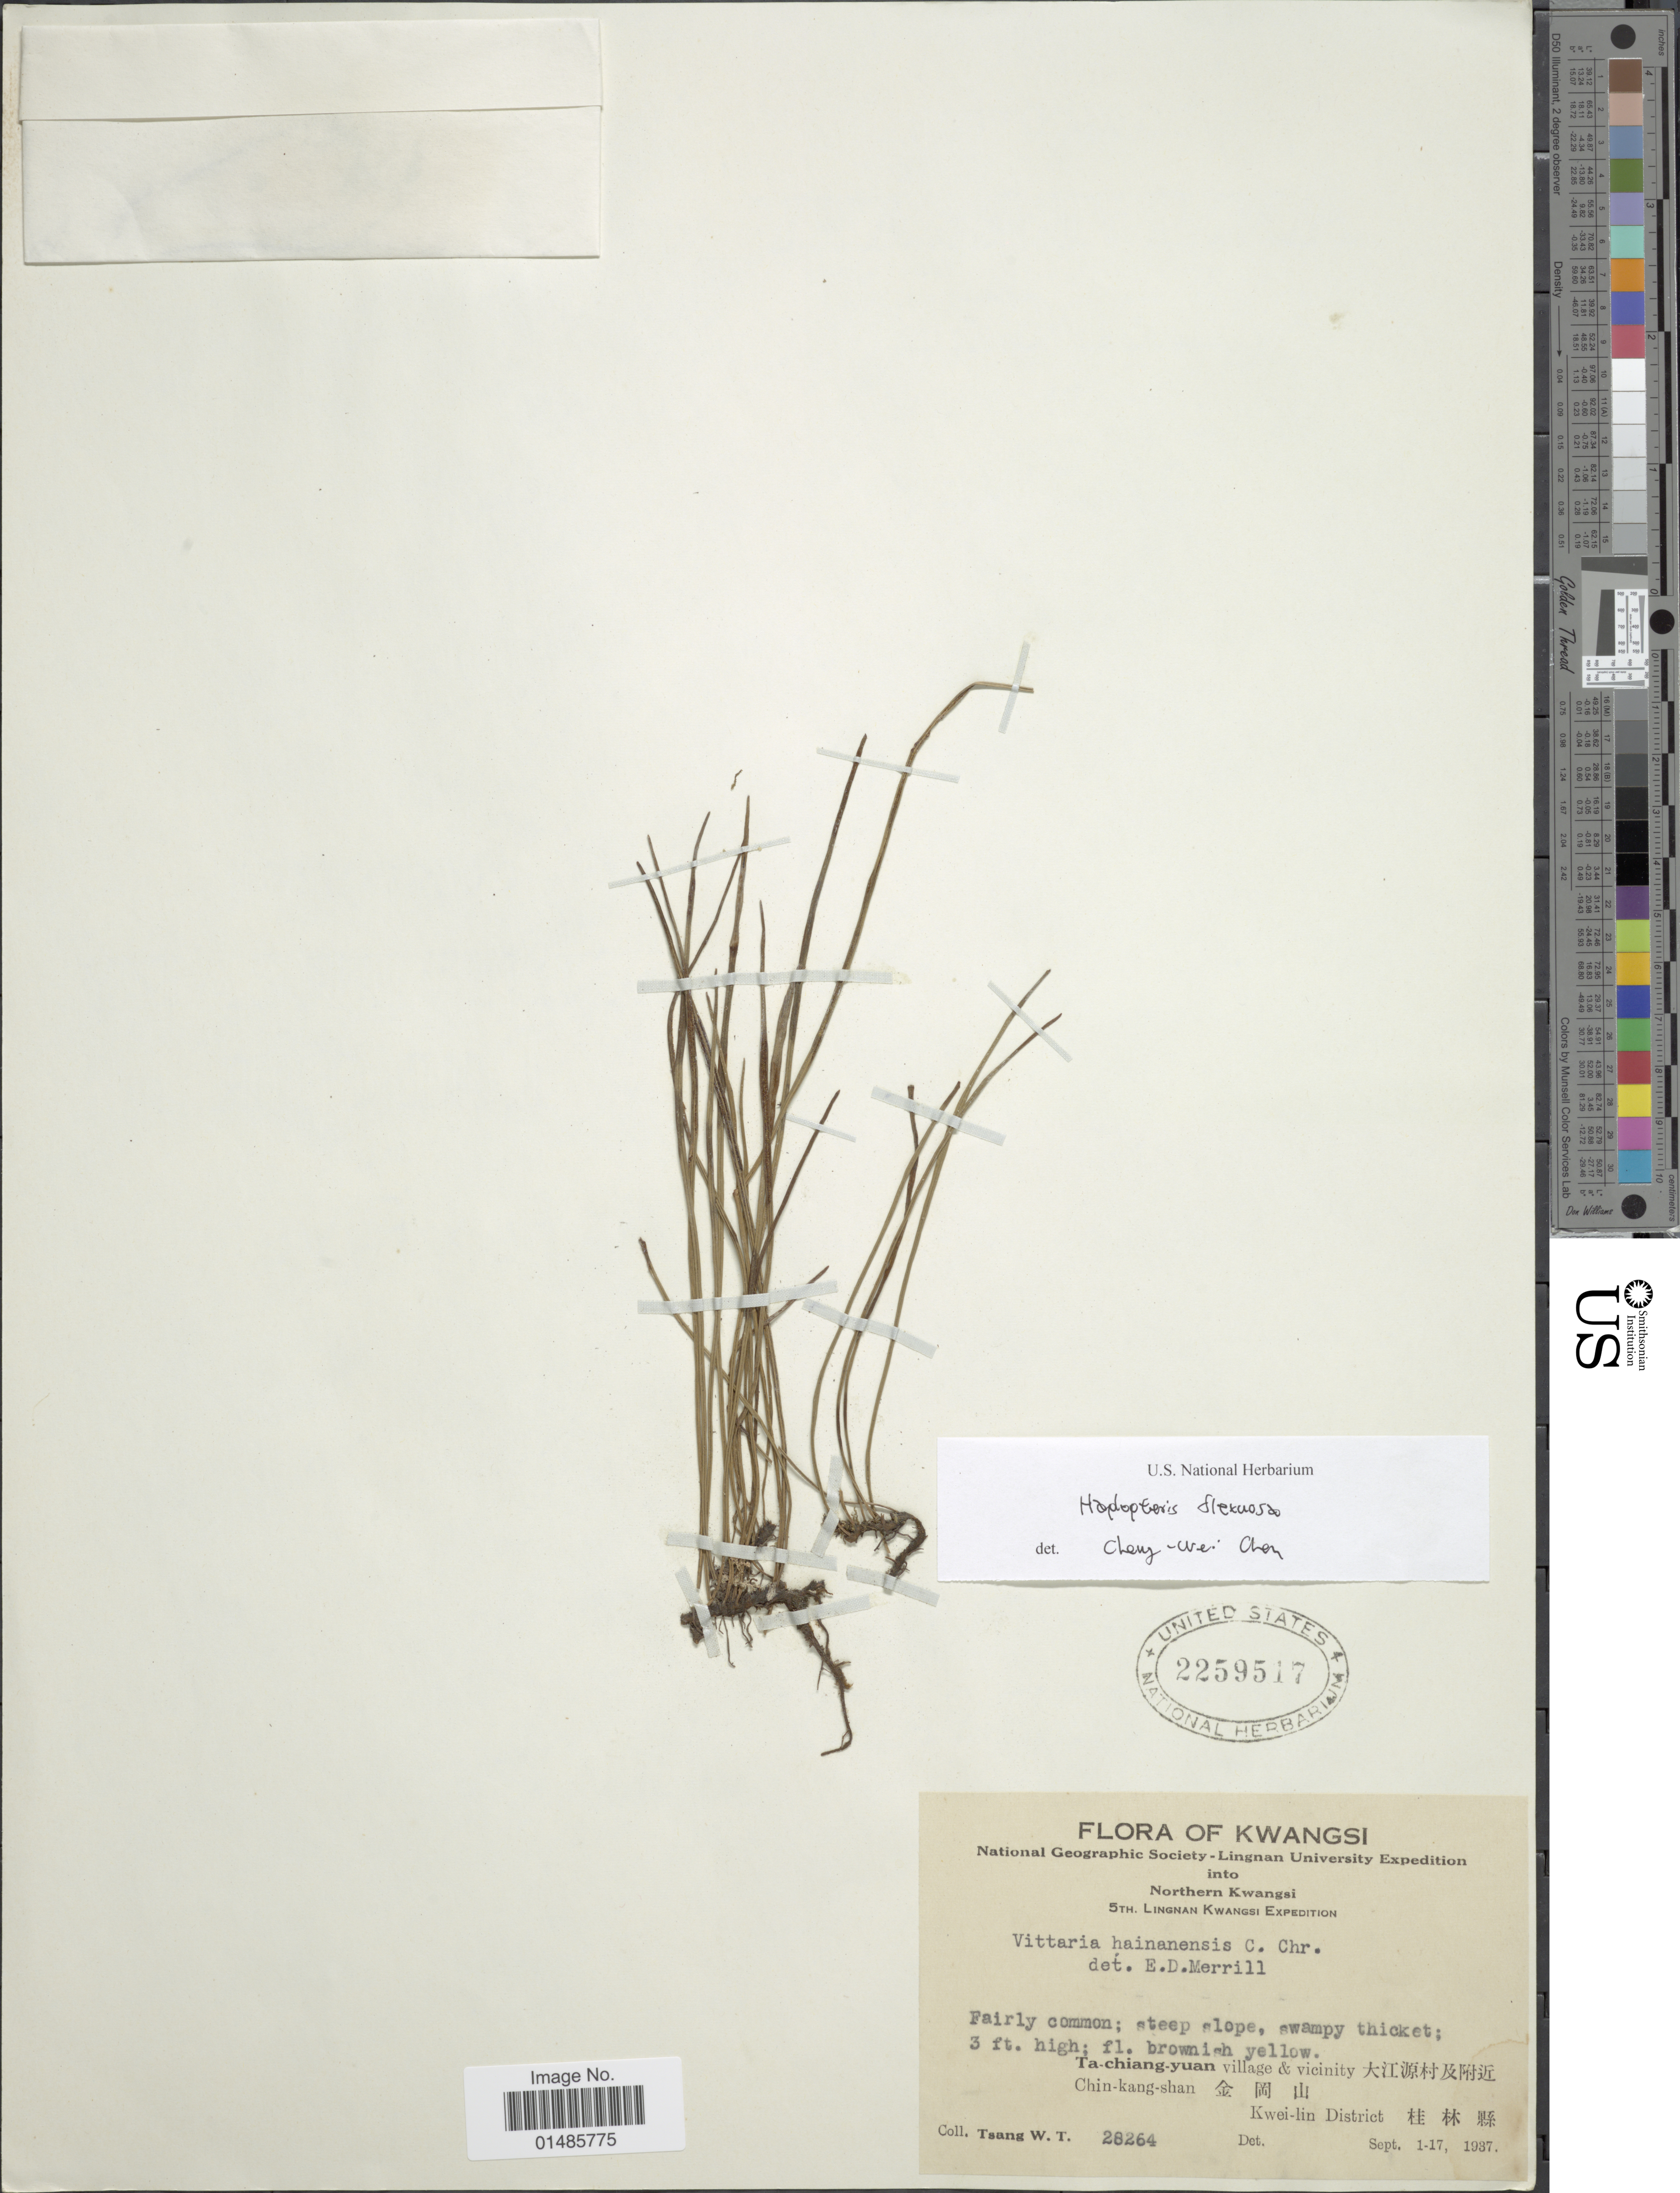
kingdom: Plantae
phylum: Tracheophyta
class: Polypodiopsida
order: Polypodiales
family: Pteridaceae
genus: Haplopteris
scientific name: Haplopteris flexuosa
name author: (Fée) E.H. Crane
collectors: W. T. Tsang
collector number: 28264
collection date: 1937-09-01/1937-09-17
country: China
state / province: Guangxi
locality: Kwangsi. Ta-chiang-yuan village & vicinity X. Chin-kang-shan X. Kwei-lin District X.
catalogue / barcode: US 2259517